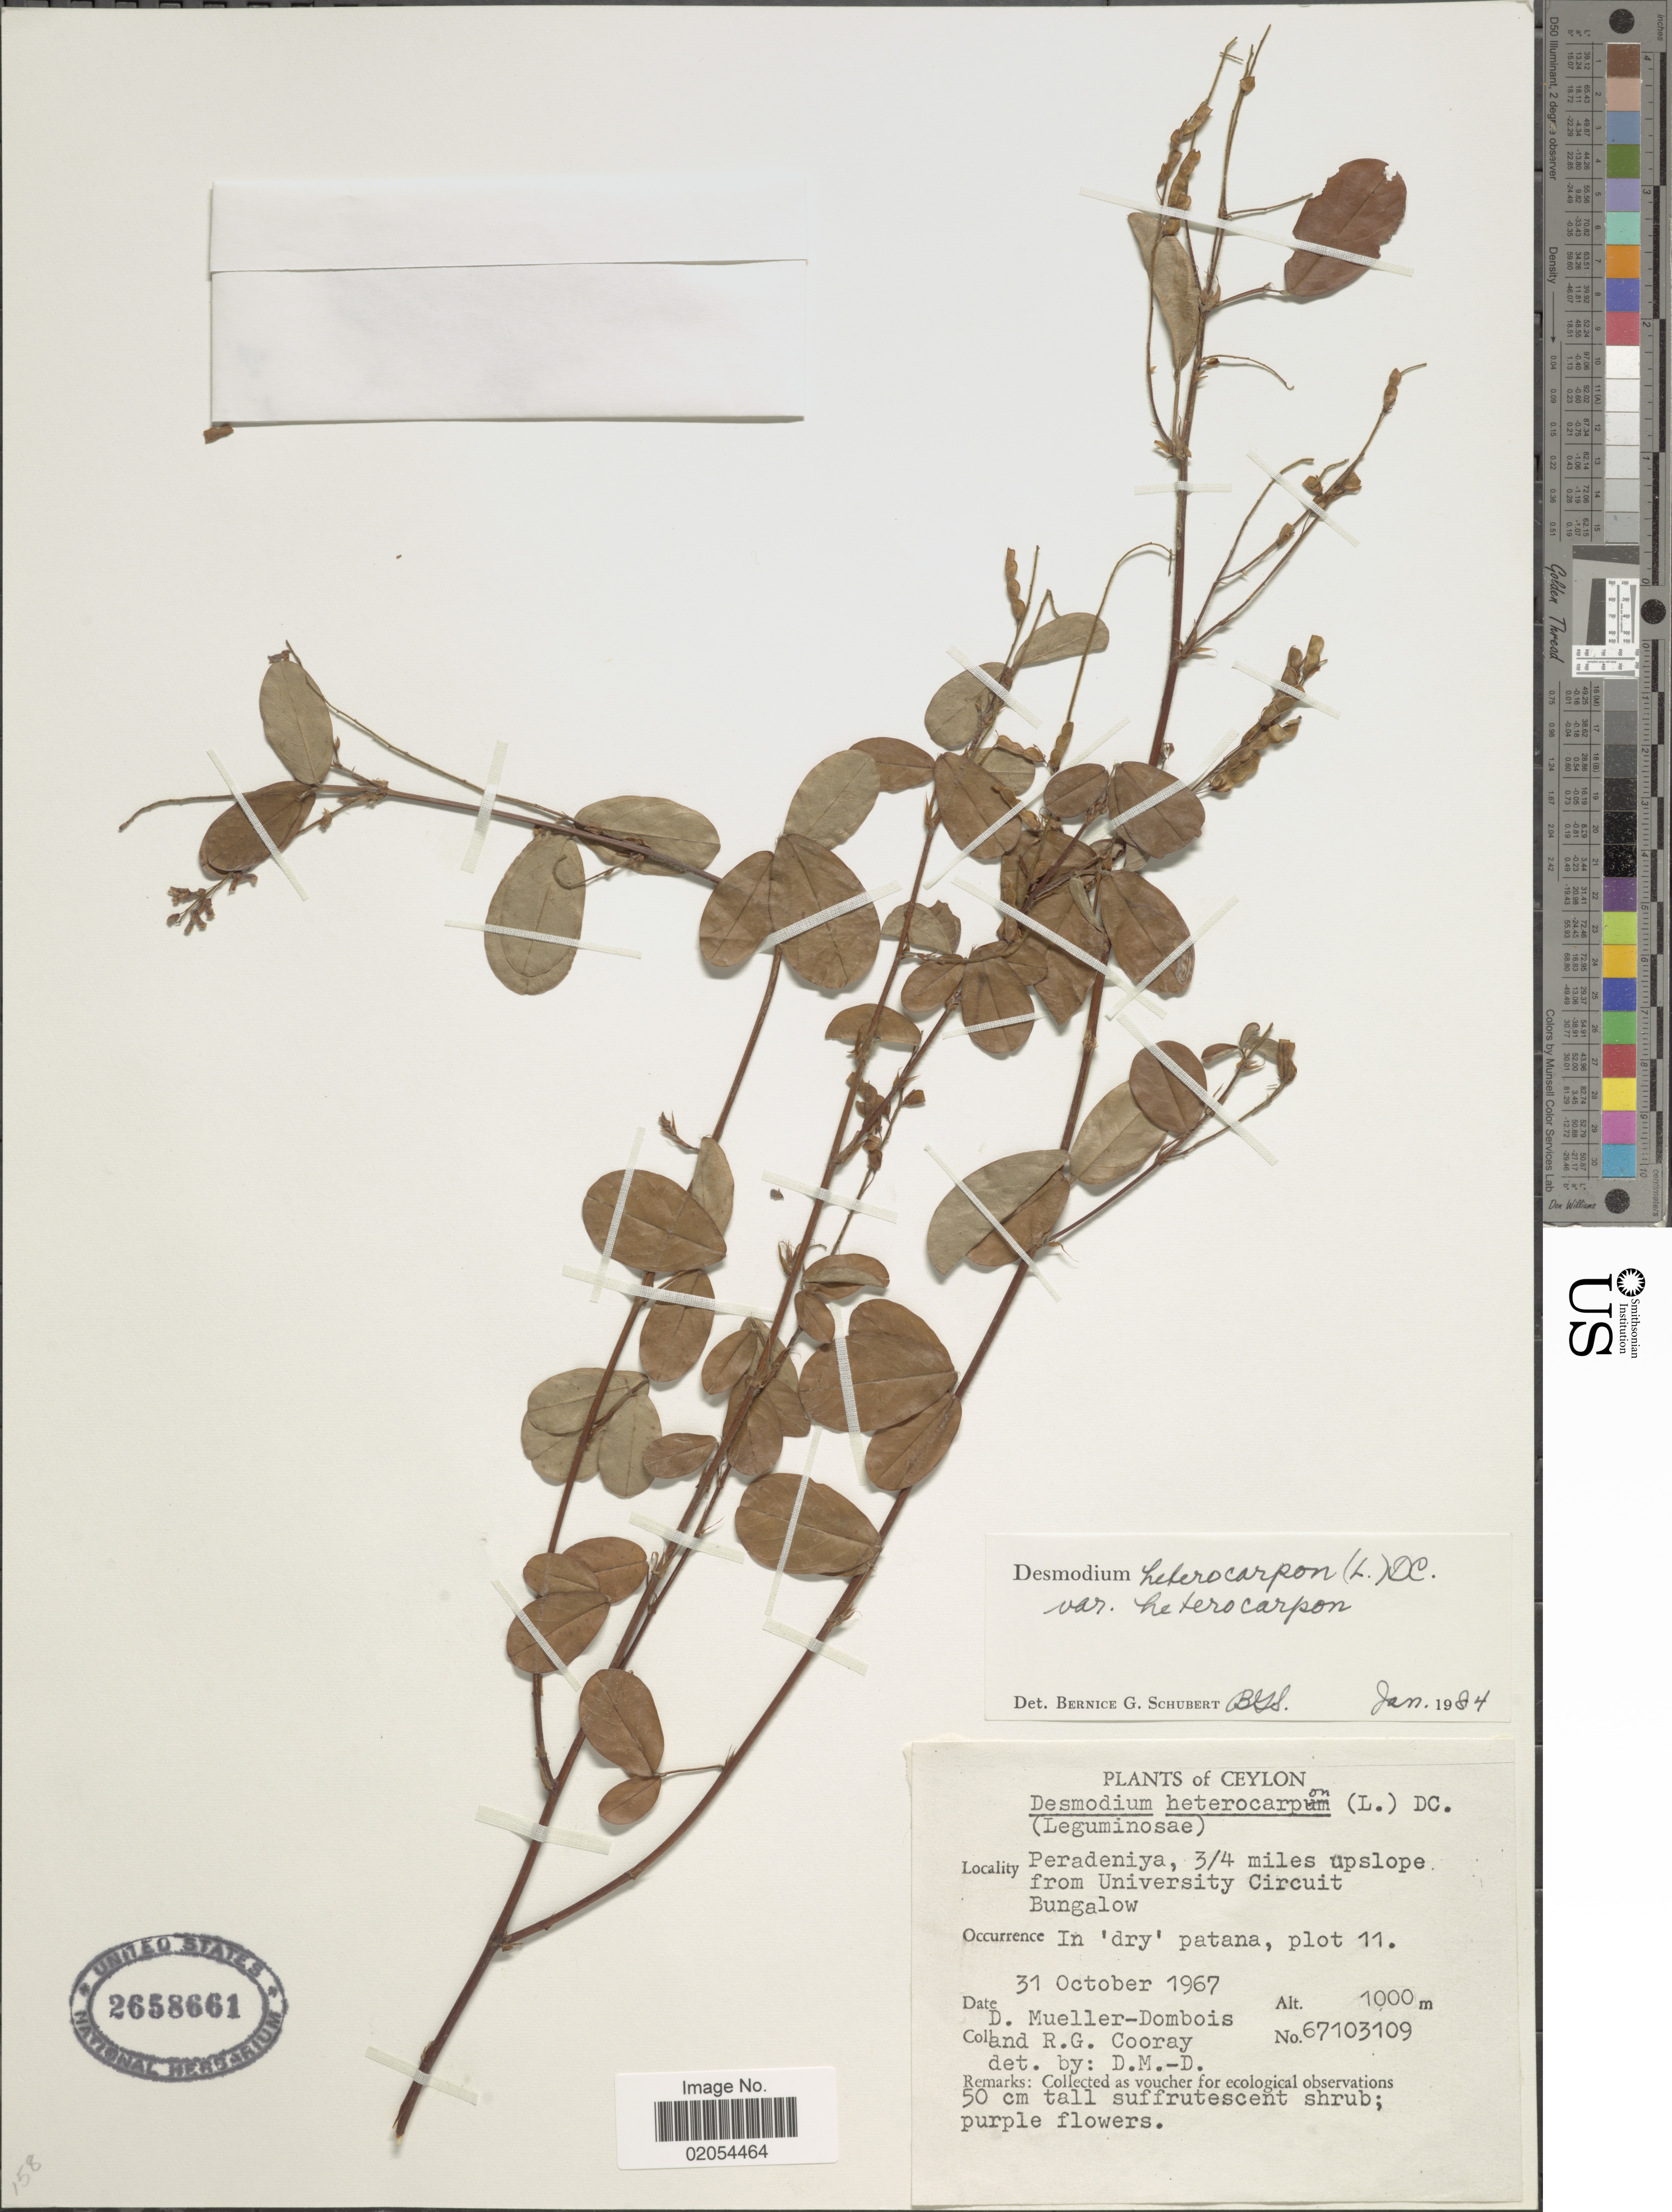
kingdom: Plantae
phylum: Tracheophyta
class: Magnoliopsida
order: Fabales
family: Fabaceae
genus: Grona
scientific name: Grona heterocarpos subsp. heterocarpos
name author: (L.) H. Ohashi & K. Ohashi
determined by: Strong, Mark T., (BOT), Smithsonian Institution - National Museum of Natural History (UNITED STATES)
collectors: D. Mueller-Dombois & R. Cooray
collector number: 67103109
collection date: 1967-10-31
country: Sri Lanka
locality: Ceylon, Peradeniya, 3/4 miles upslope from University Circut Bungalow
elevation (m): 1000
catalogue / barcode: US 2658661